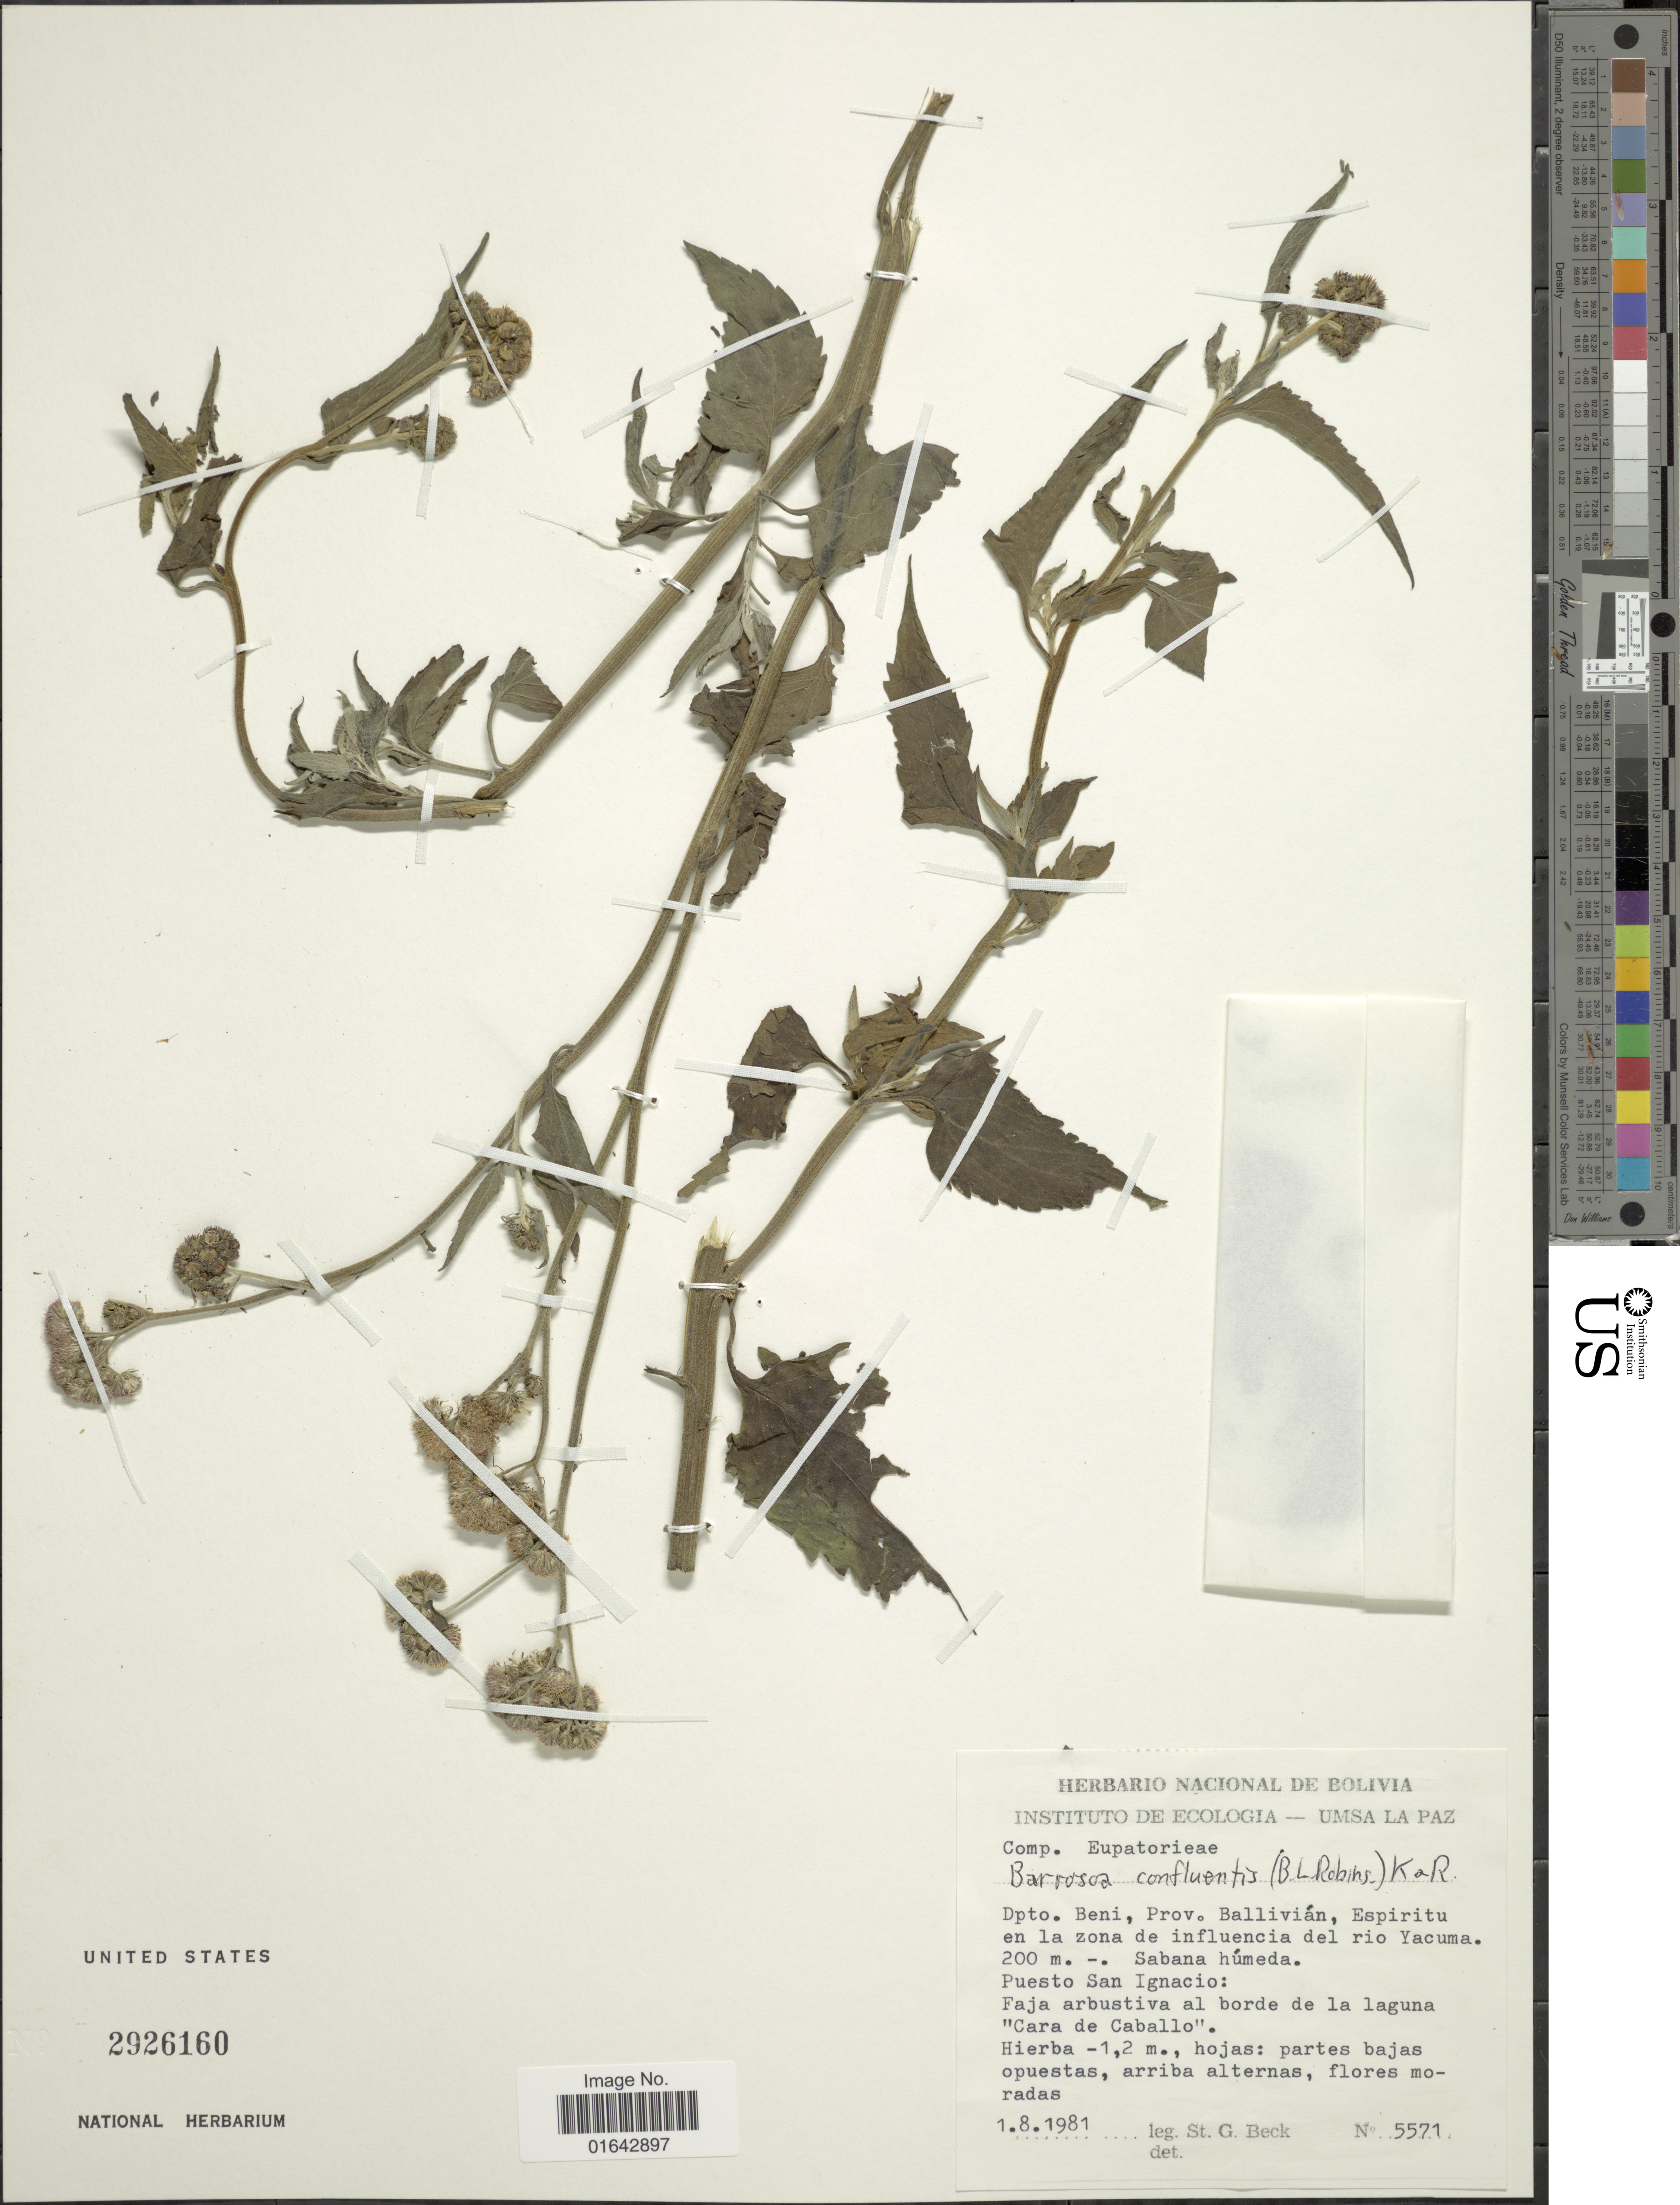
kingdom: Plantae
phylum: Tracheophyta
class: Magnoliopsida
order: Asterales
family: Asteraceae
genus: Barrosoa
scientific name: Barrosoa confluentis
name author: (B.L. Rob.) R.M. King & H. Rob.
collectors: S. G. Beck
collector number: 5571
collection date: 1981-08-01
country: Bolivia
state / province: Beni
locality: Dpto. Beni, Prov. Ballivián, Espiritu en la zona de influencia del rio Yacuma.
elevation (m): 200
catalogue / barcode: US 2926160